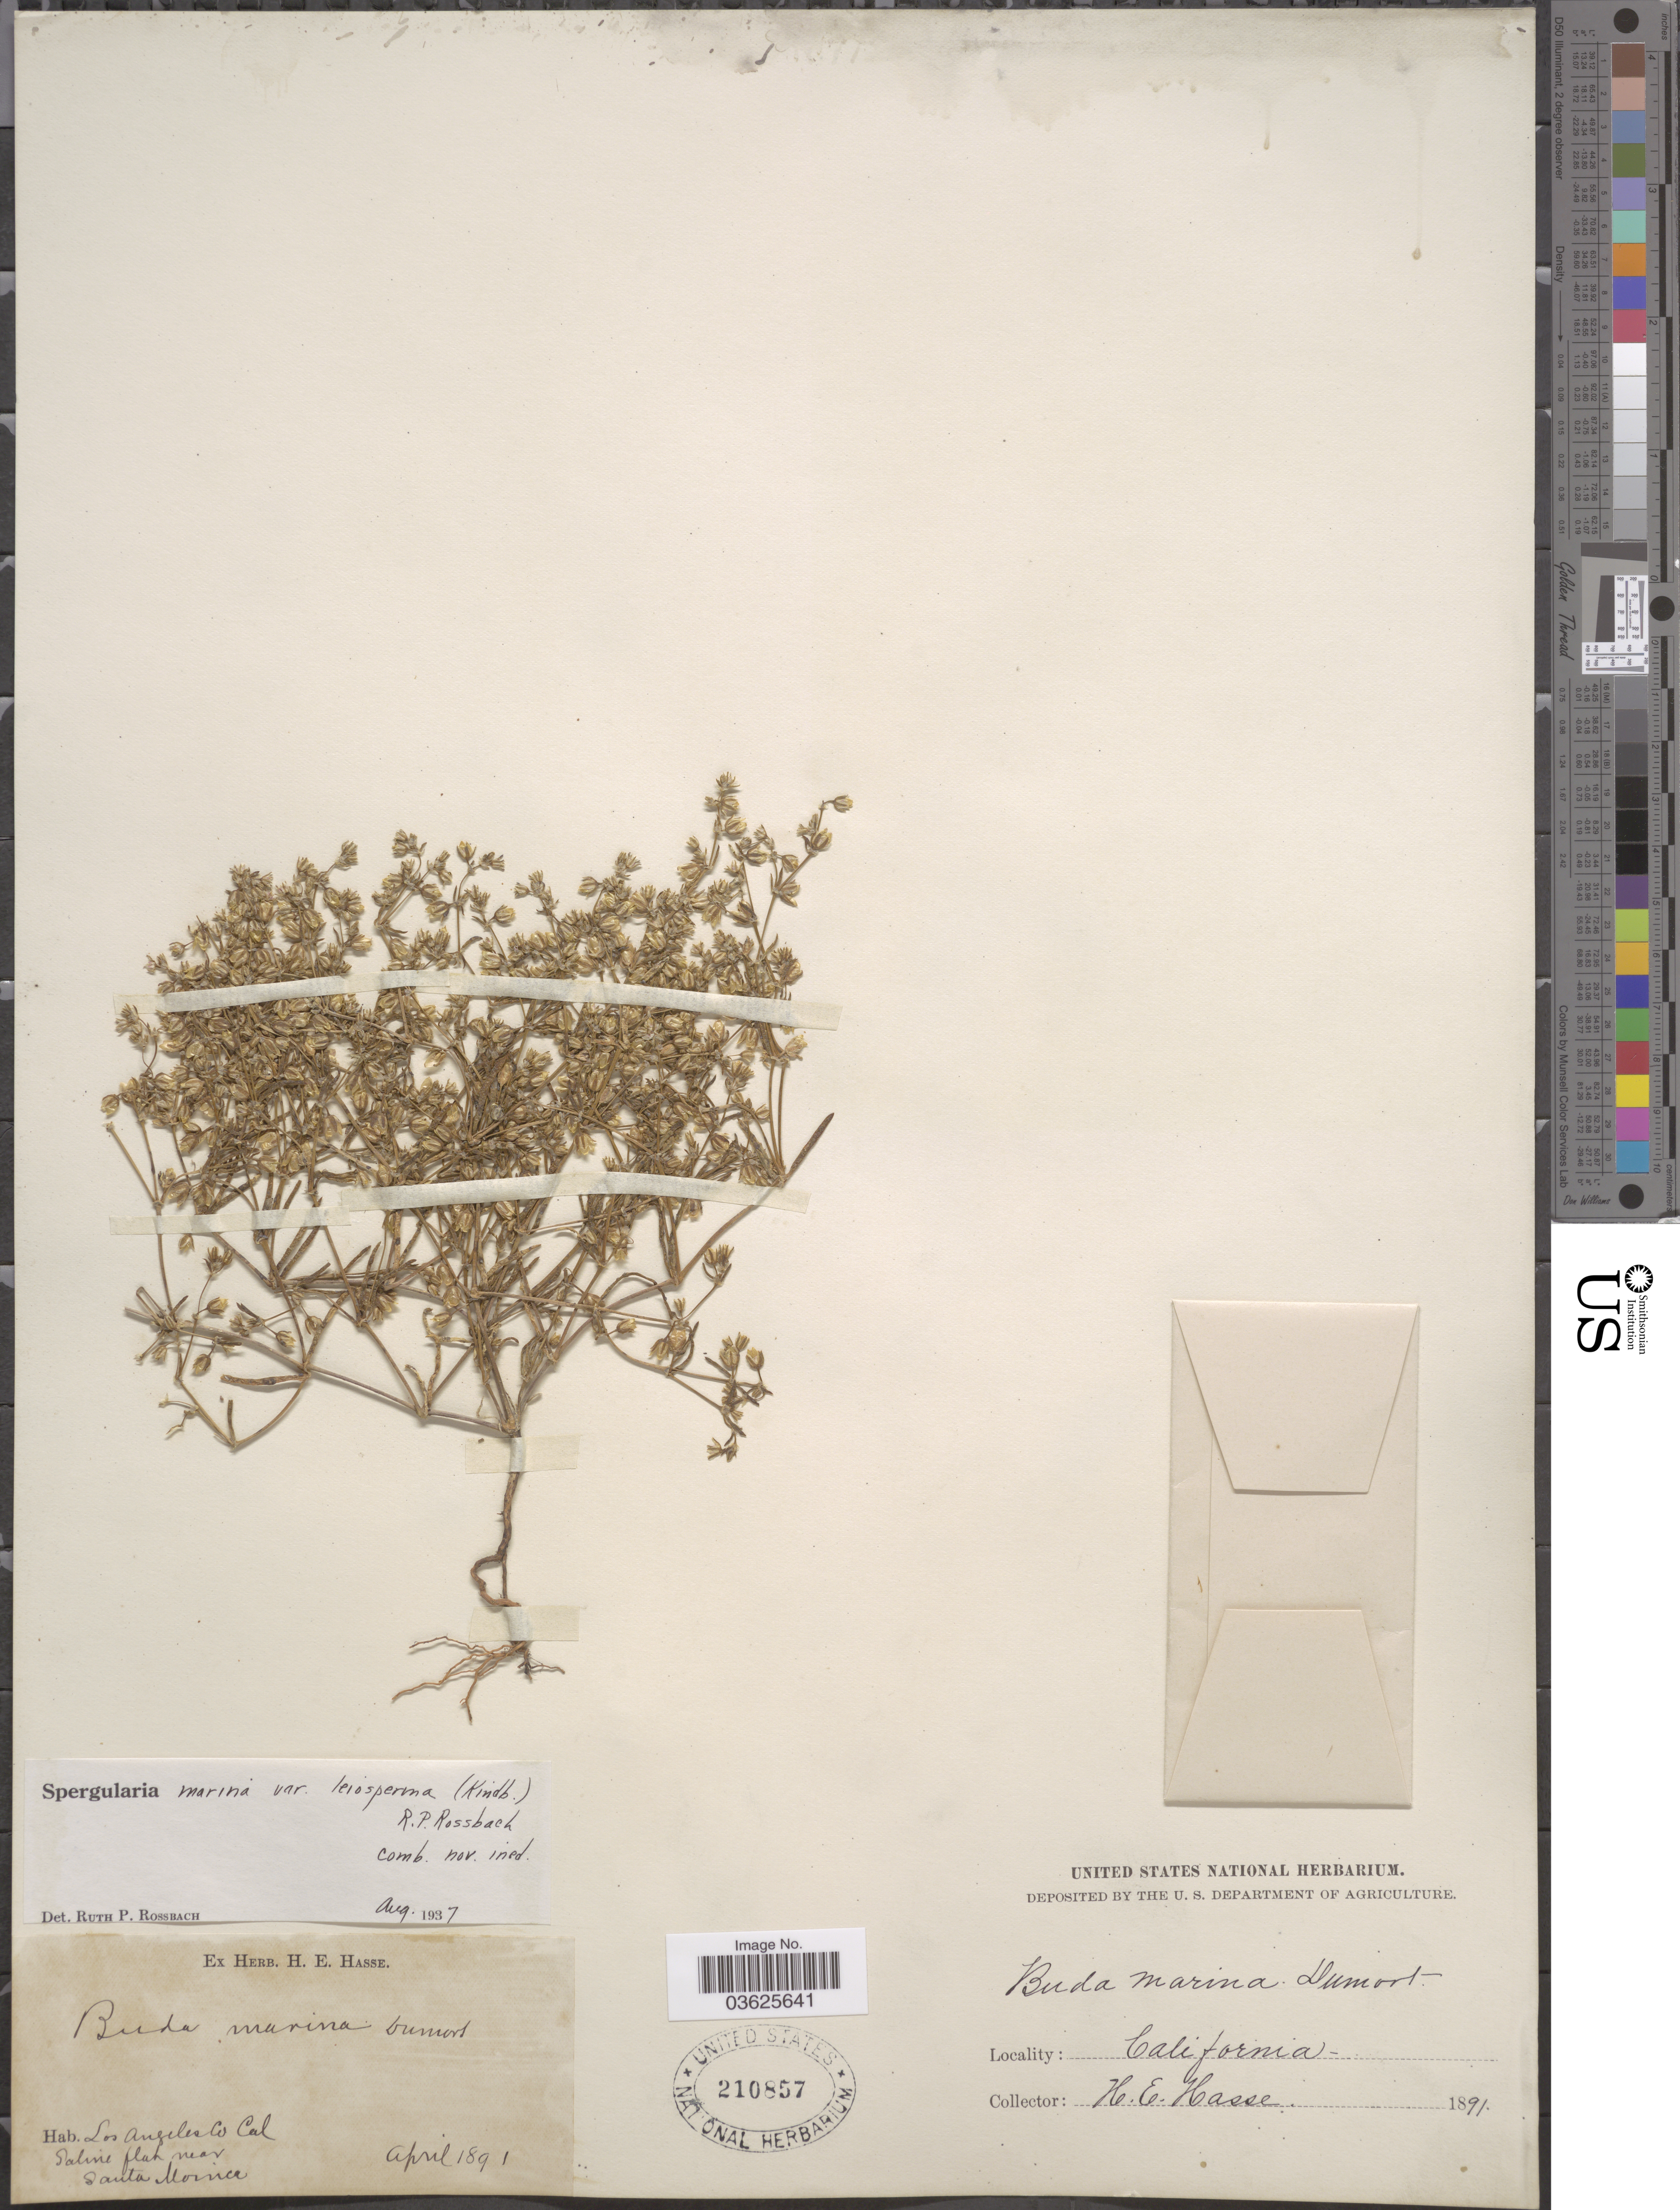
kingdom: Plantae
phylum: Tracheophyta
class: Magnoliopsida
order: Caryophyllales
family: Caryophyllaceae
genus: Spergularia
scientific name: Spergularia marina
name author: (L.) Griseb.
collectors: H. E. Hasse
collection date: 1891-04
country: United States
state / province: California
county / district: Los Angeles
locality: Los Angeles Co. Santa Monica.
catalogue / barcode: US 210857